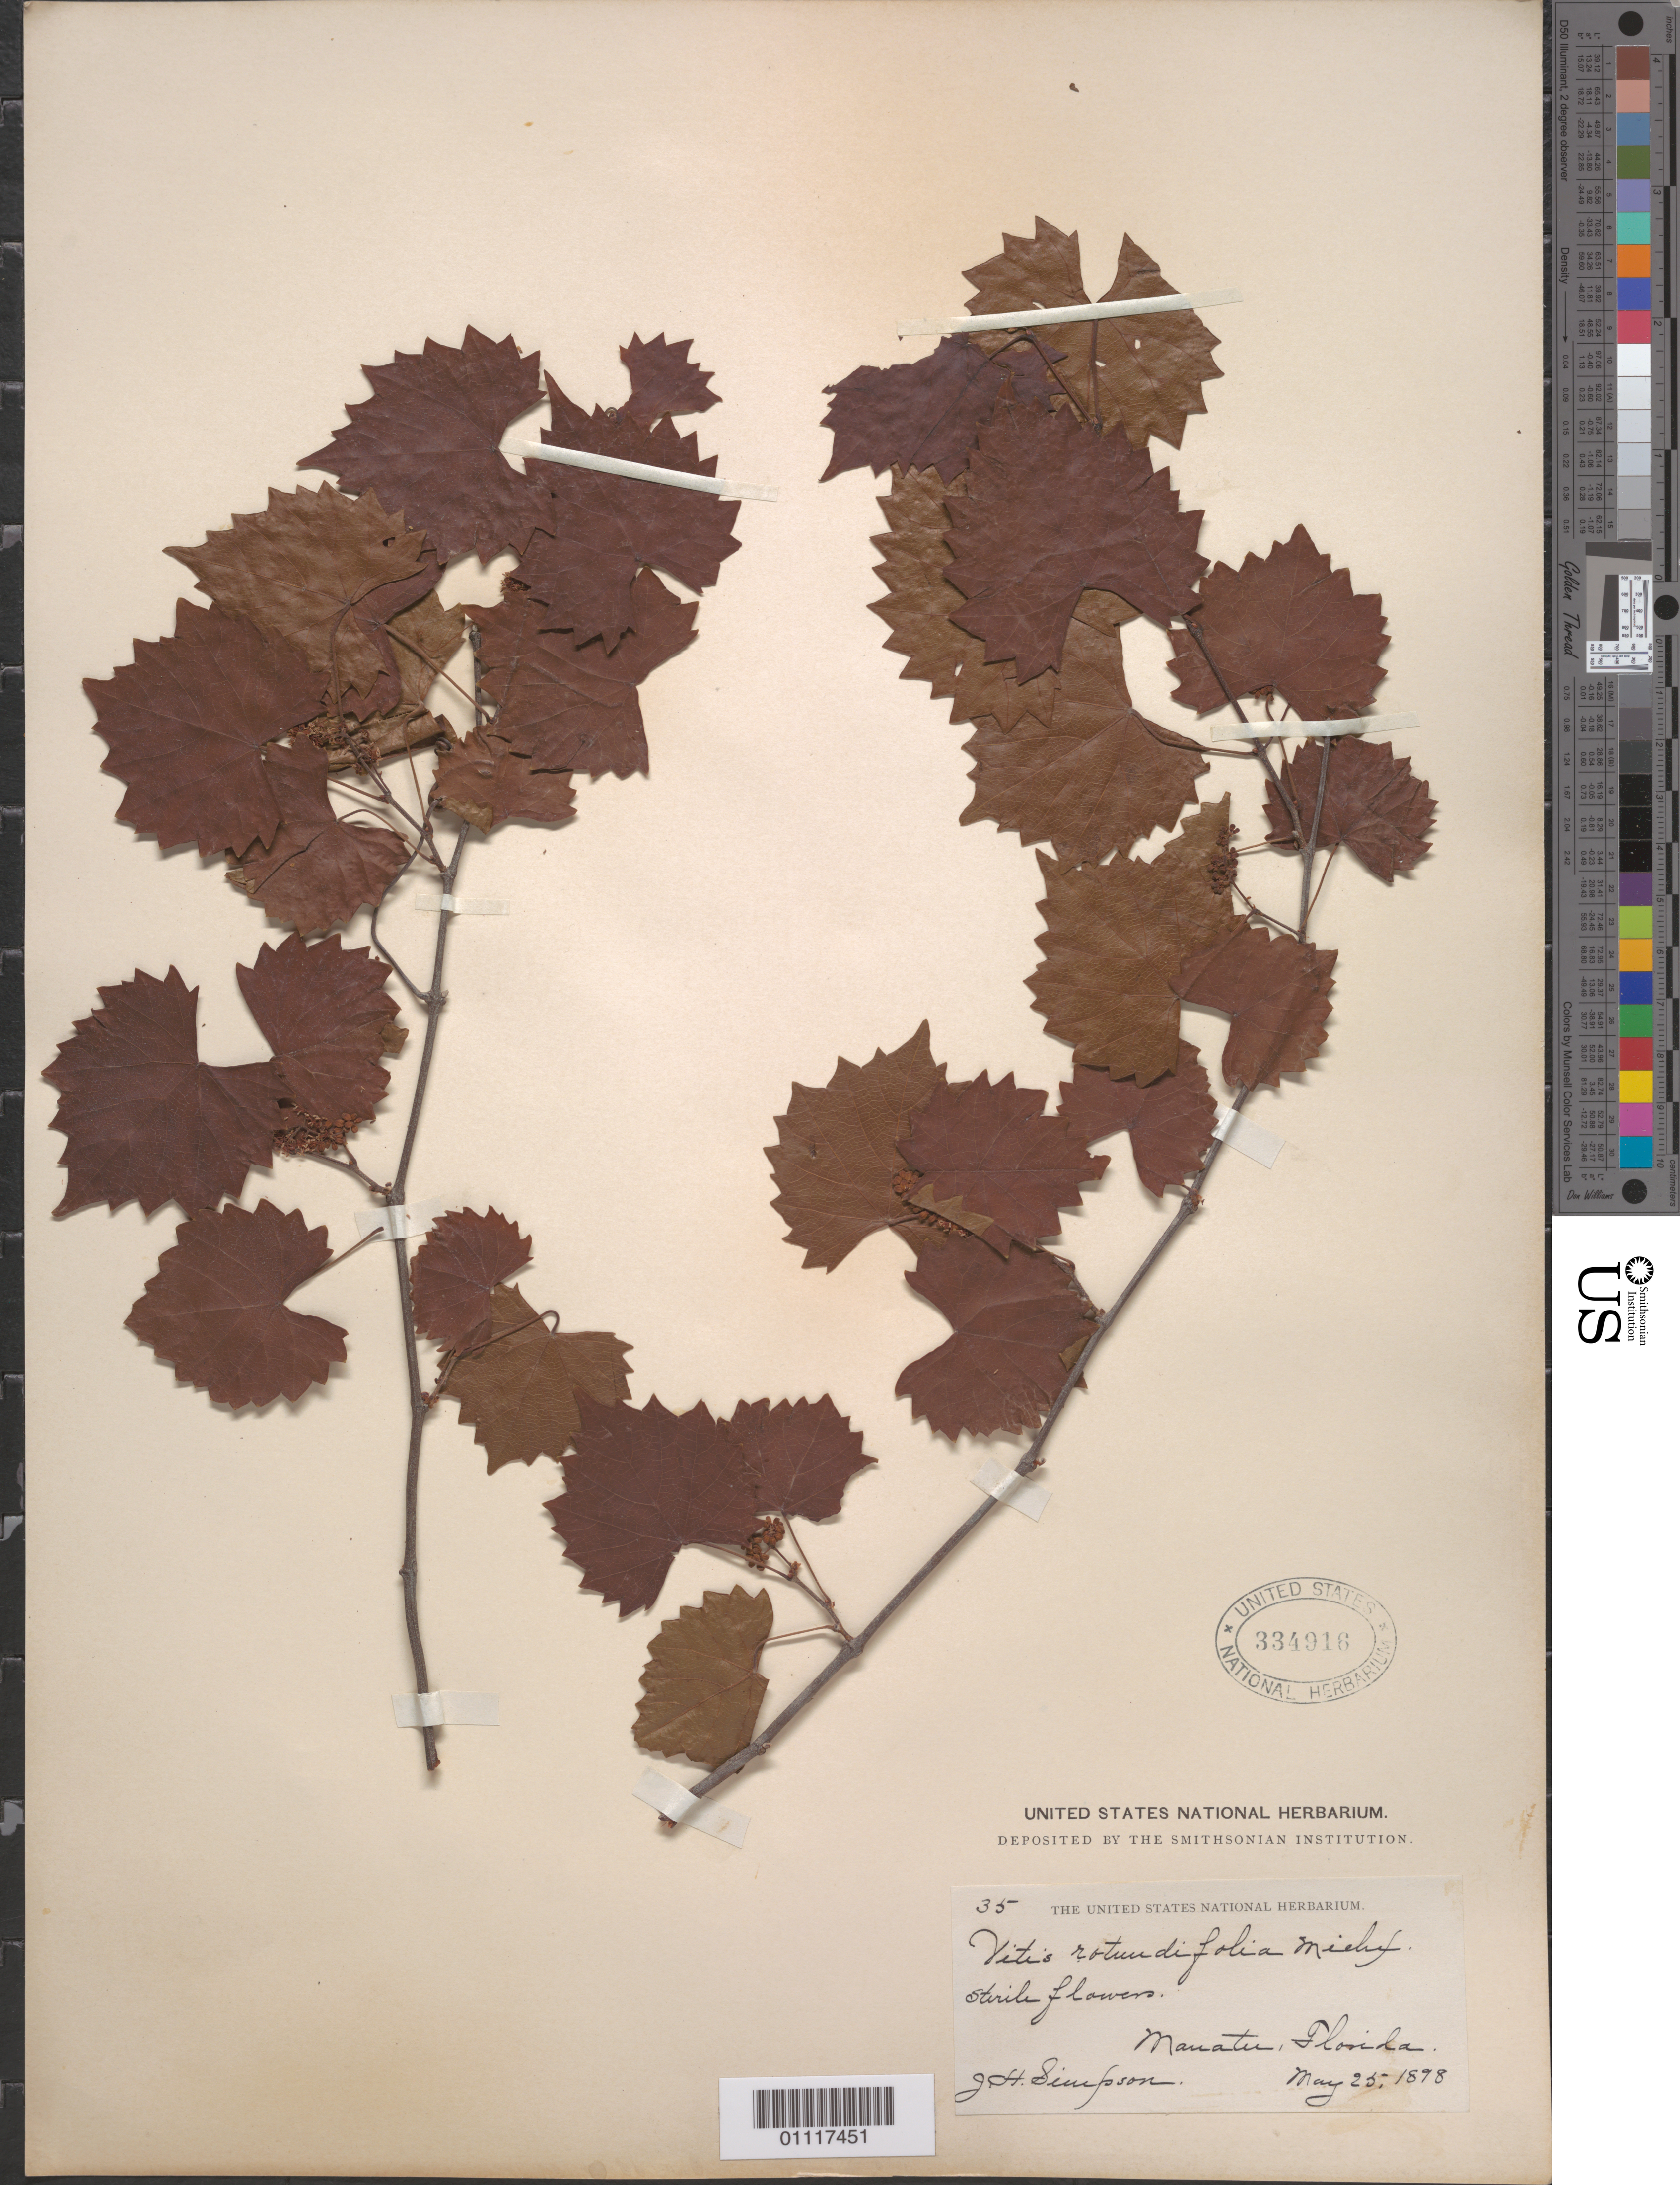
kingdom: Plantae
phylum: Tracheophyta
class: Magnoliopsida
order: Vitales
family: Vitaceae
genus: Vitis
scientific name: Vitis rotundifolia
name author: Michx.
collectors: J. H. Simpson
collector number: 35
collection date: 1898-05-25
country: United States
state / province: Florida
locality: Manatee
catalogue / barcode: US 334916